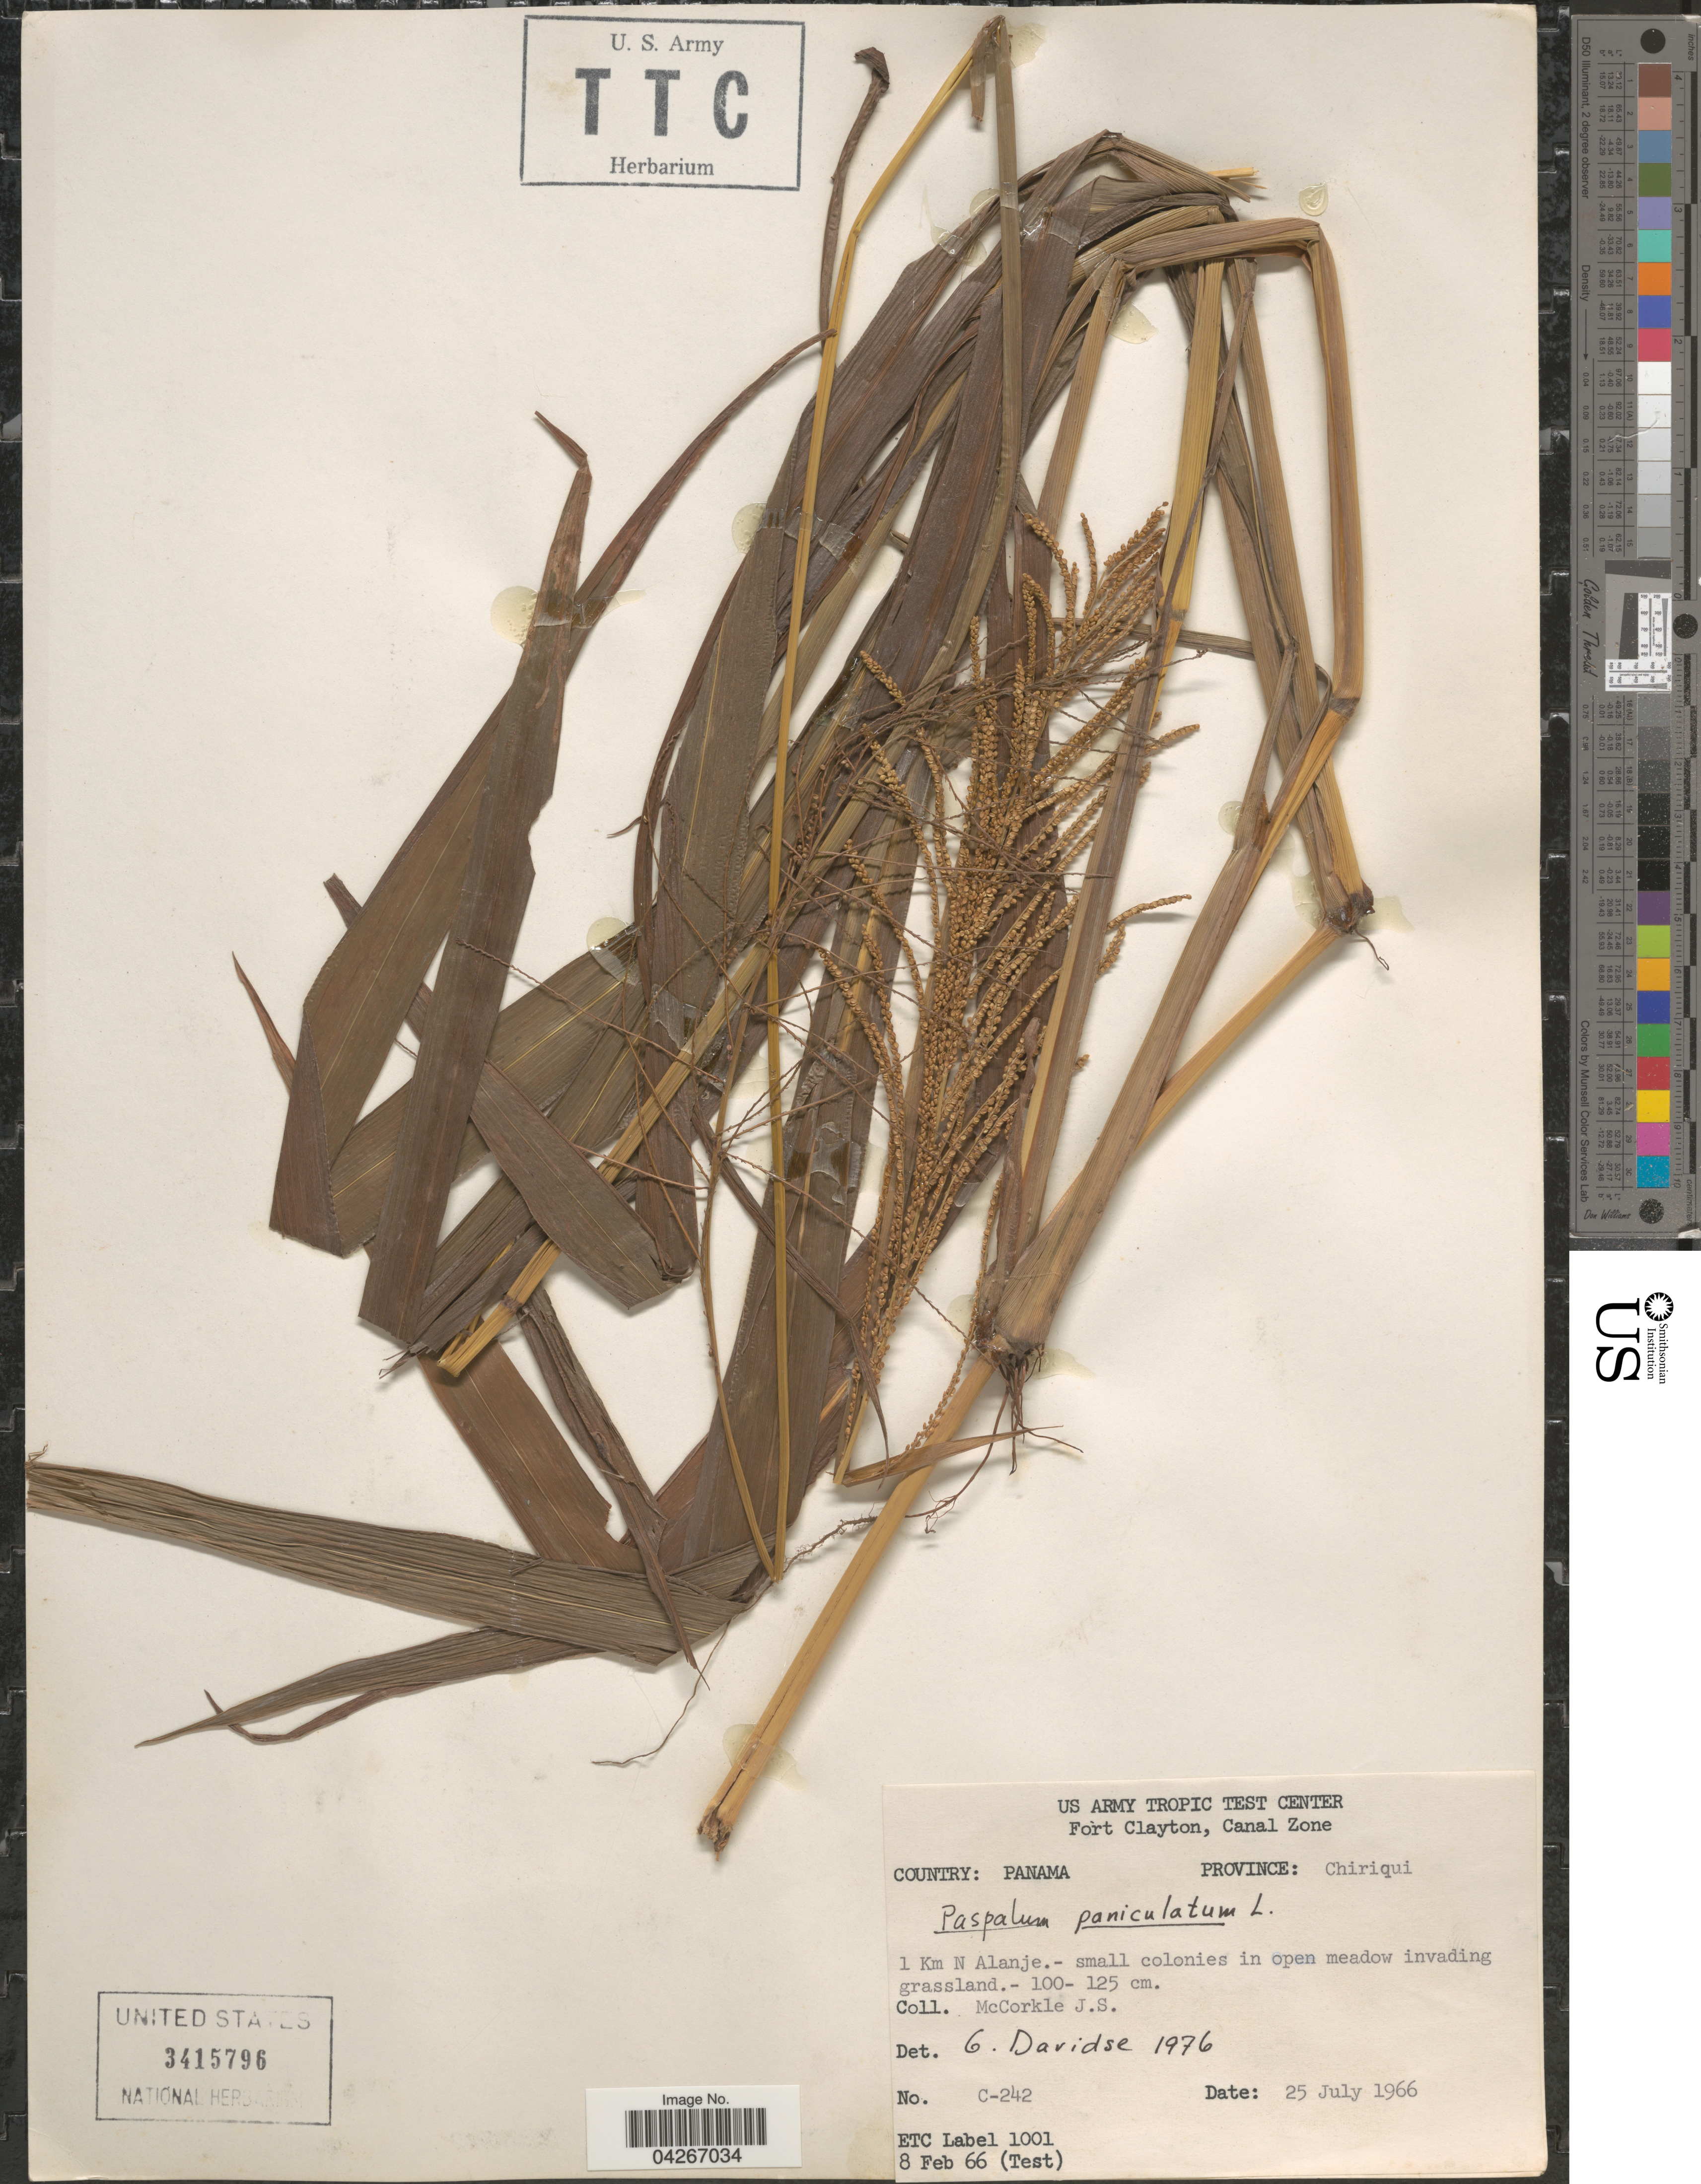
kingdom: Plantae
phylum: Tracheophyta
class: Liliopsida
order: Poales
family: Poaceae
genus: Paspalum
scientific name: Paspalum paniculatum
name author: L.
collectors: J. McCorkle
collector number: C-242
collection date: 1966-07-25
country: Panama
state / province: Chiriqui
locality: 1 Km N Alanje.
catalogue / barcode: US 3415796